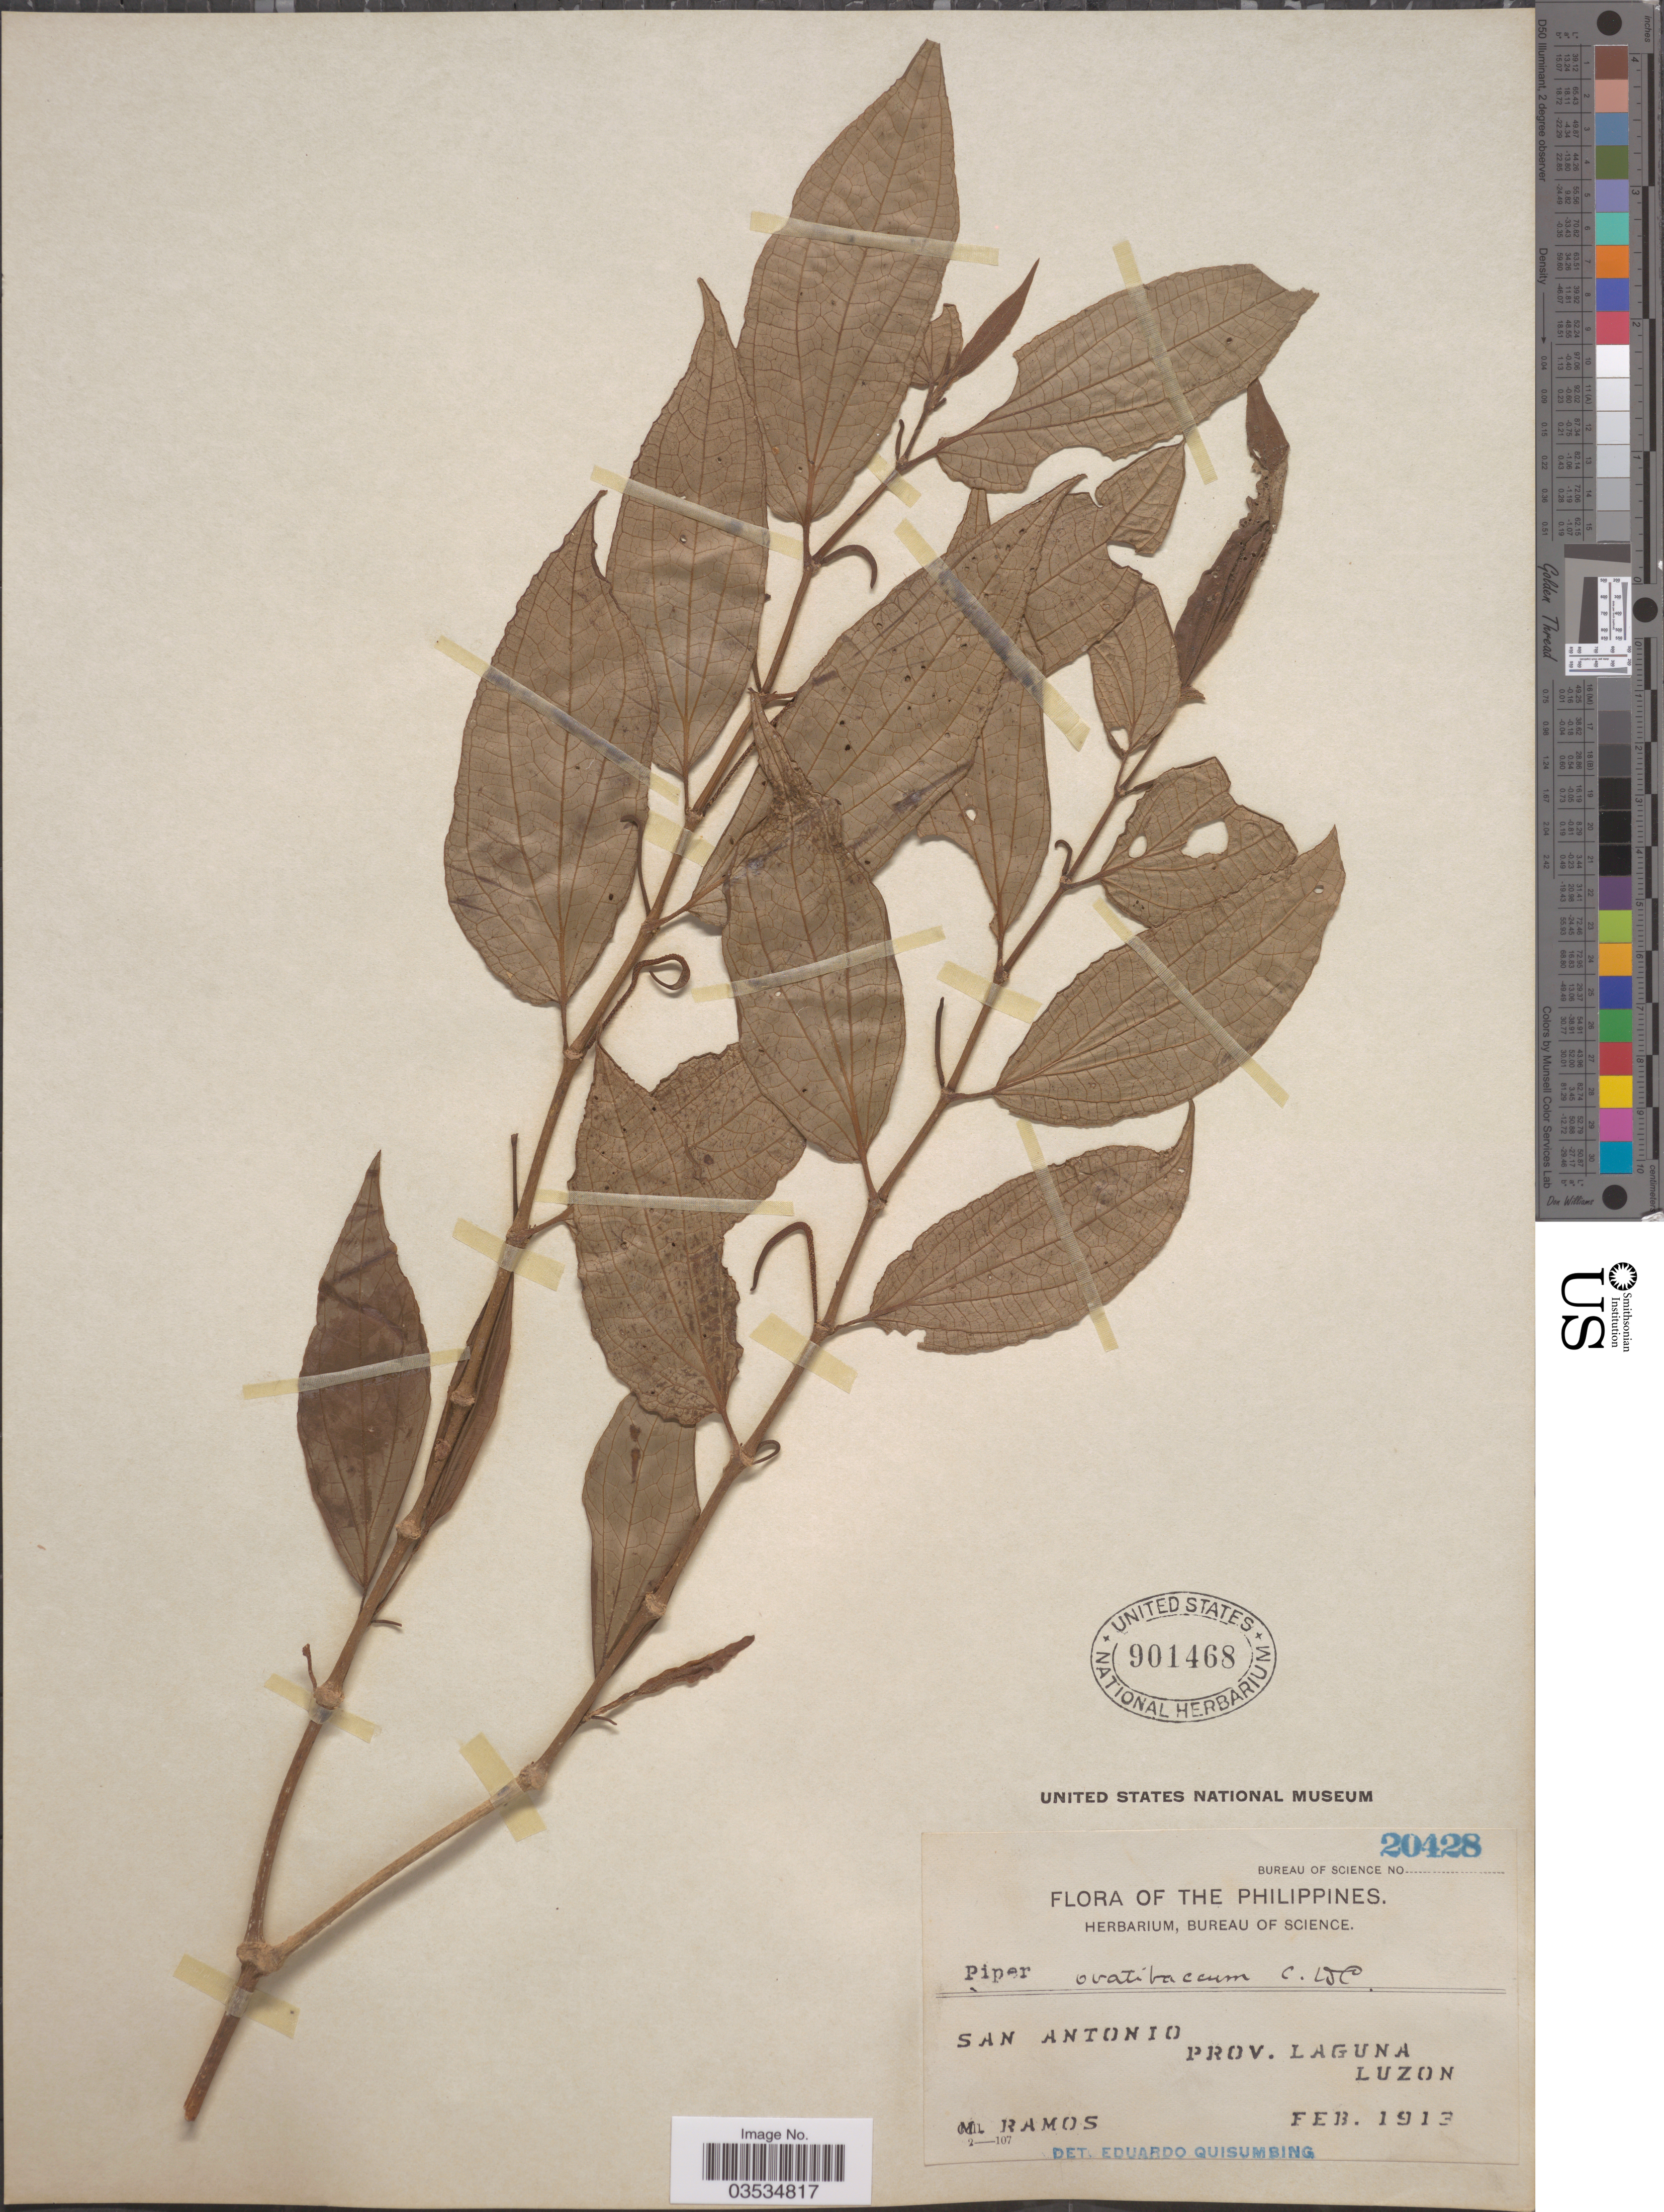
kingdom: Plantae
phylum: Tracheophyta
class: Magnoliopsida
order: Piperales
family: Piperaceae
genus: Piper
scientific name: Piper ovatibaccum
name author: C. DC. in Elmer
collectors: M. Ramos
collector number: Bureau of Science 20428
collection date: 1913-02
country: Philippines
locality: San Antonio. Prov. Laguna. Luzon.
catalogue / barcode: US 901468